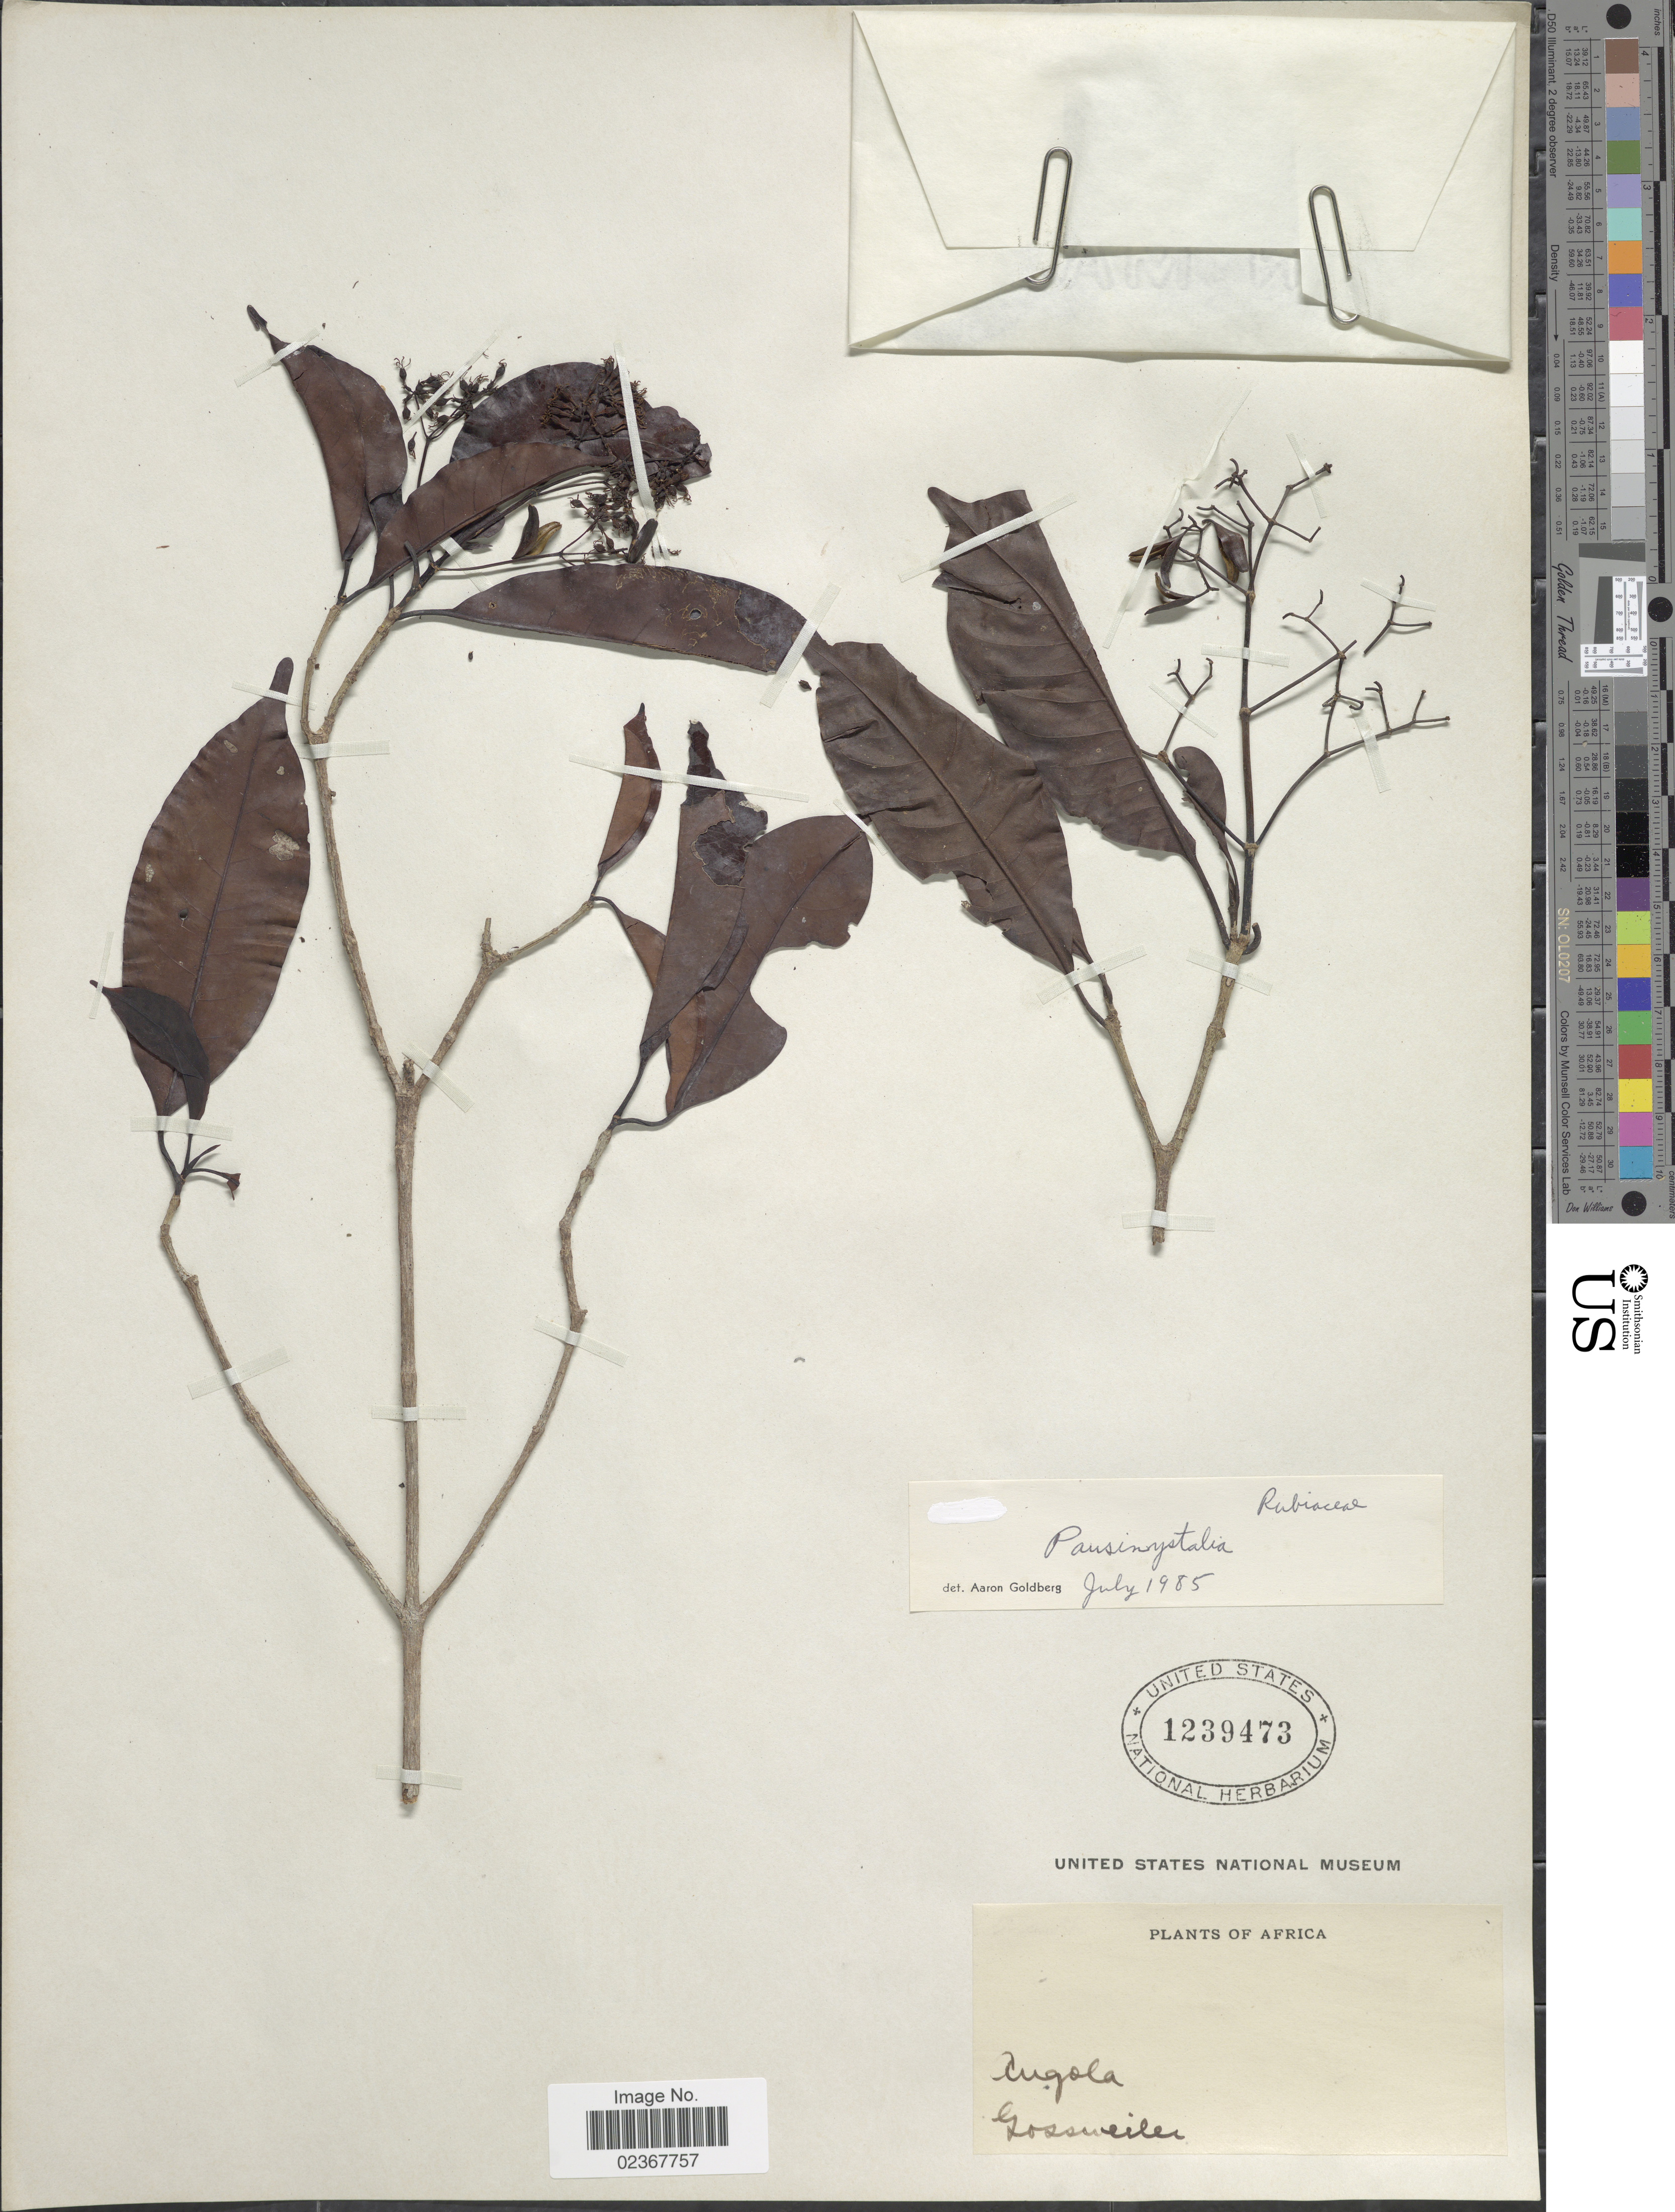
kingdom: Plantae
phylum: Tracheophyta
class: Magnoliopsida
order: Gentianales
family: Rubiaceae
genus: Pausinystalia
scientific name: Pausinystalia sp.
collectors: -. Gossweiler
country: Angola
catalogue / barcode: US 1239473